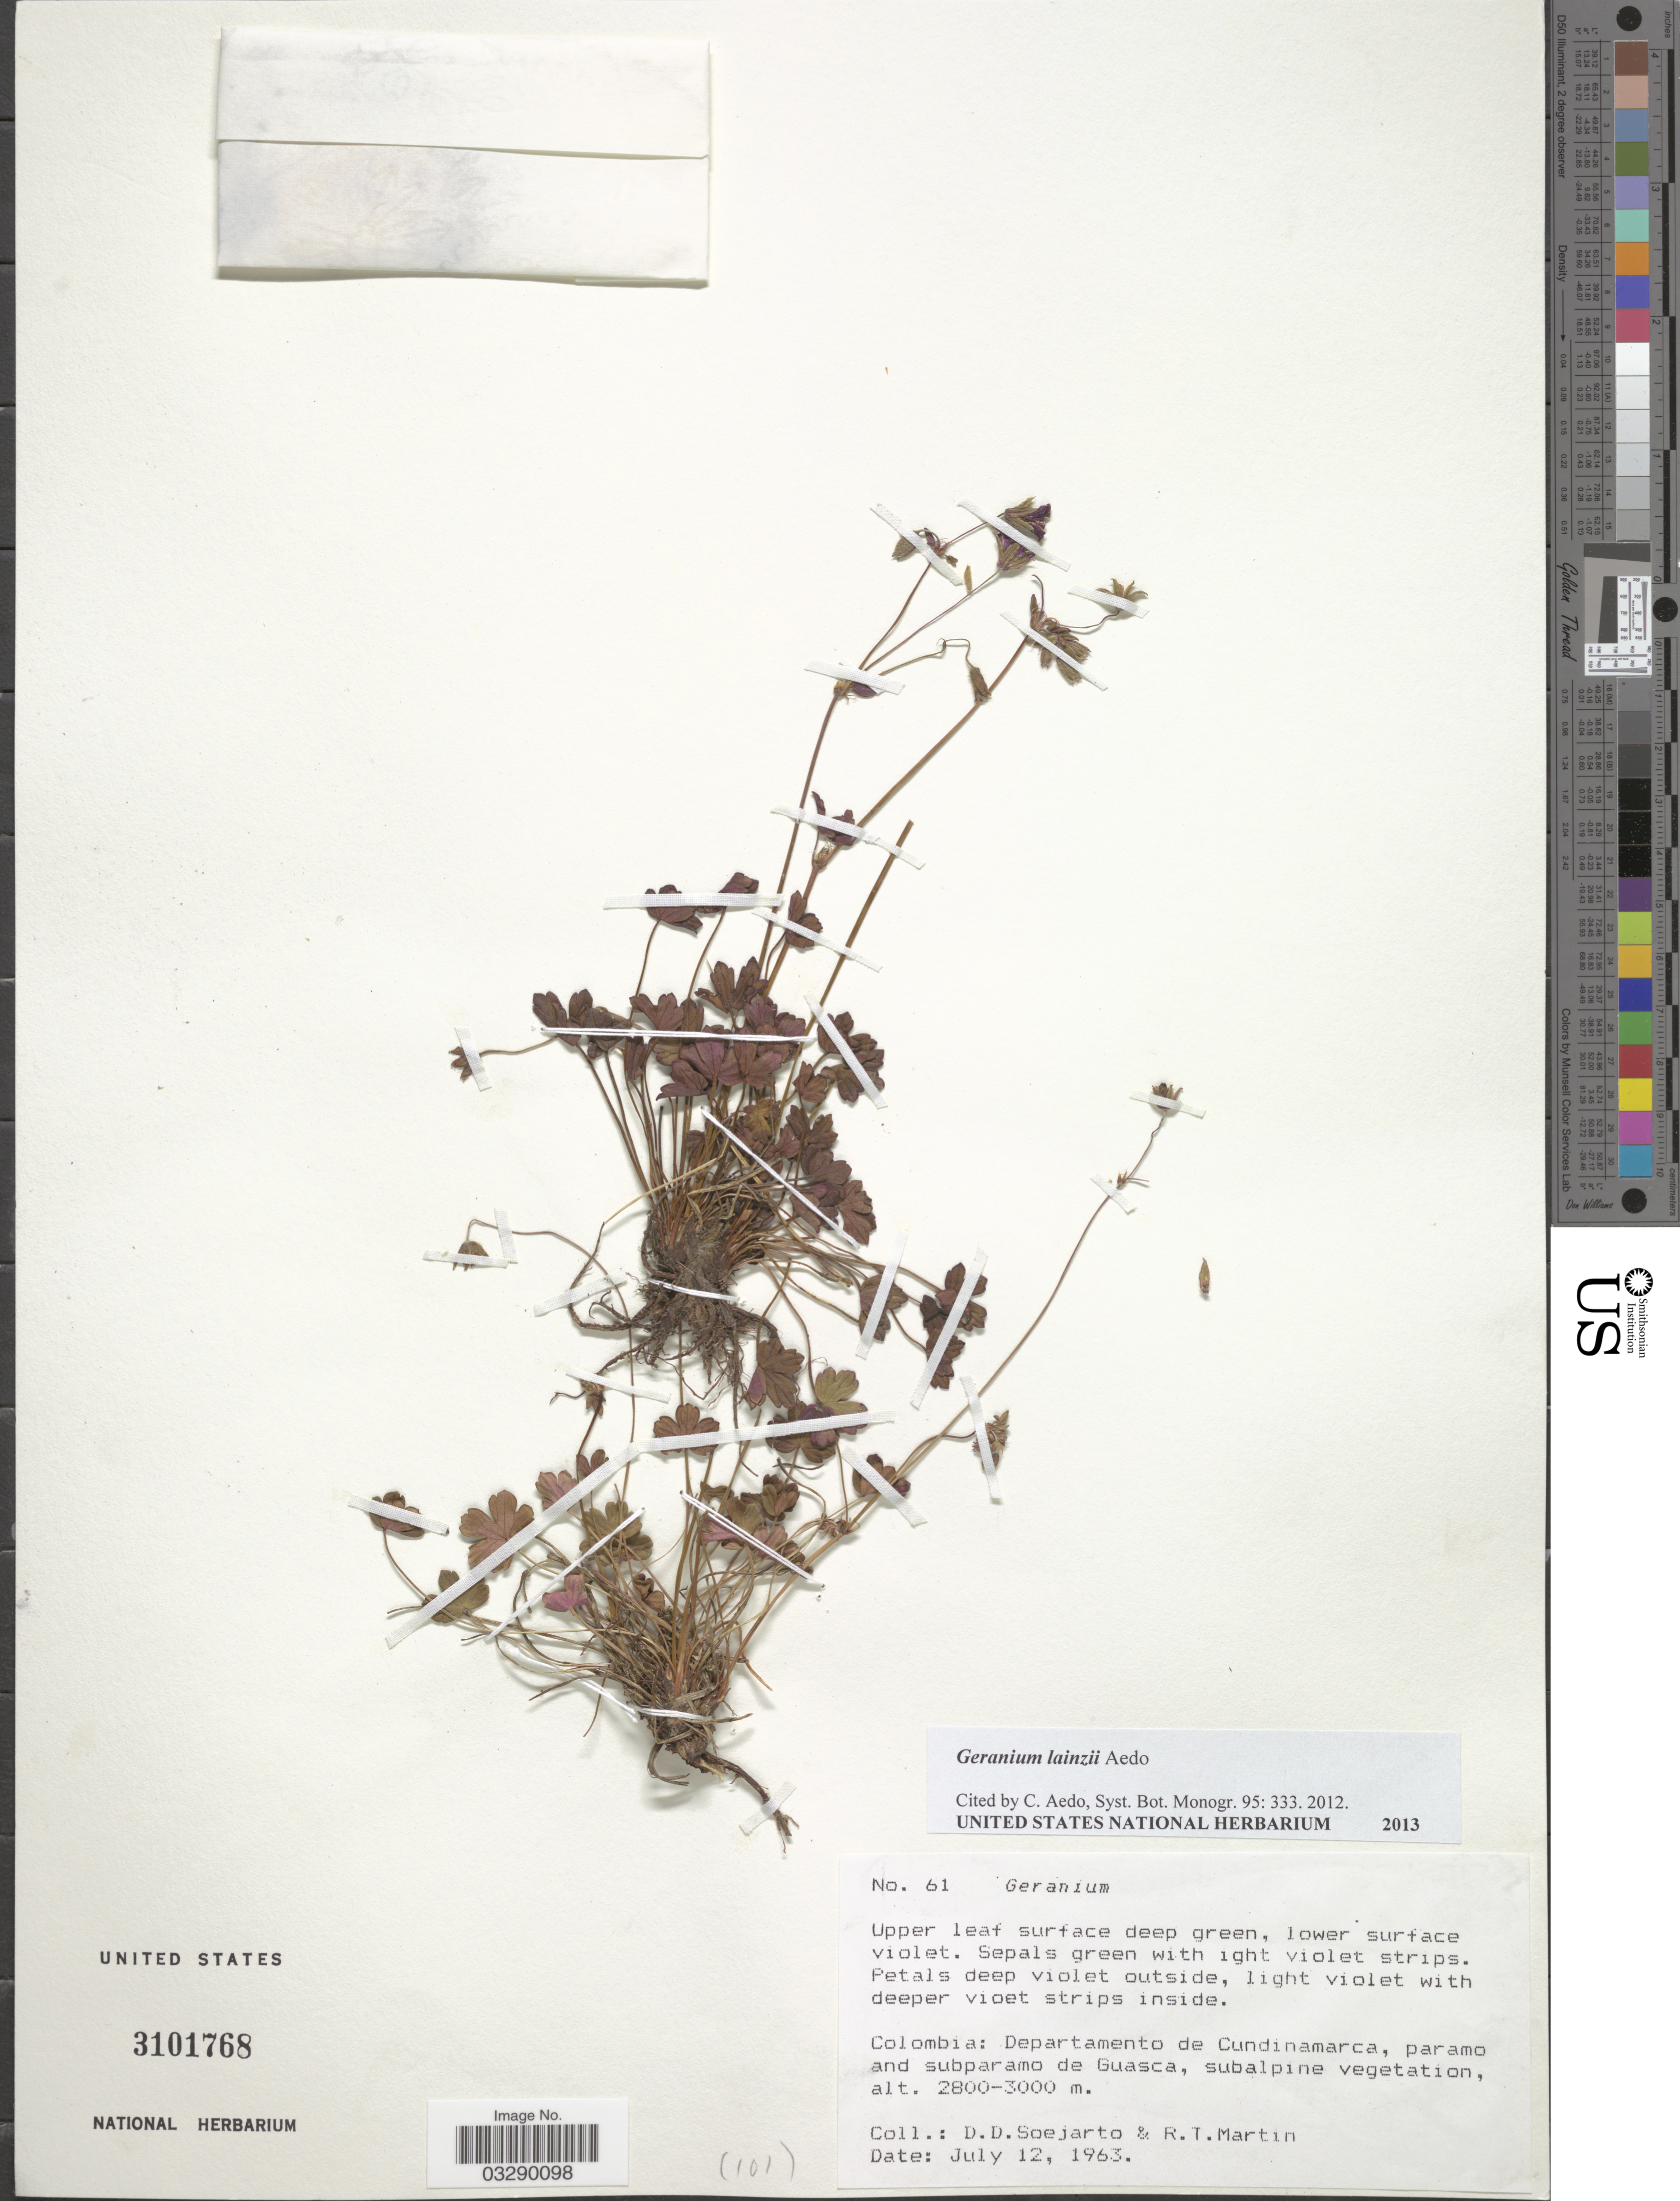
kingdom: Plantae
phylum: Tracheophyta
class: Magnoliopsida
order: Geraniales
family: Geraniaceae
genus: Geranium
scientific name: Geranium lainzii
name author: Aedo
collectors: R. T. Martin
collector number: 61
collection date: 1963-07-12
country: Colombia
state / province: Cundinamarca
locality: Departamento de Cundinamarca, paramo and subparamo de Guasca, subalpine vegetation.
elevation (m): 2800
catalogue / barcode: US 3101768